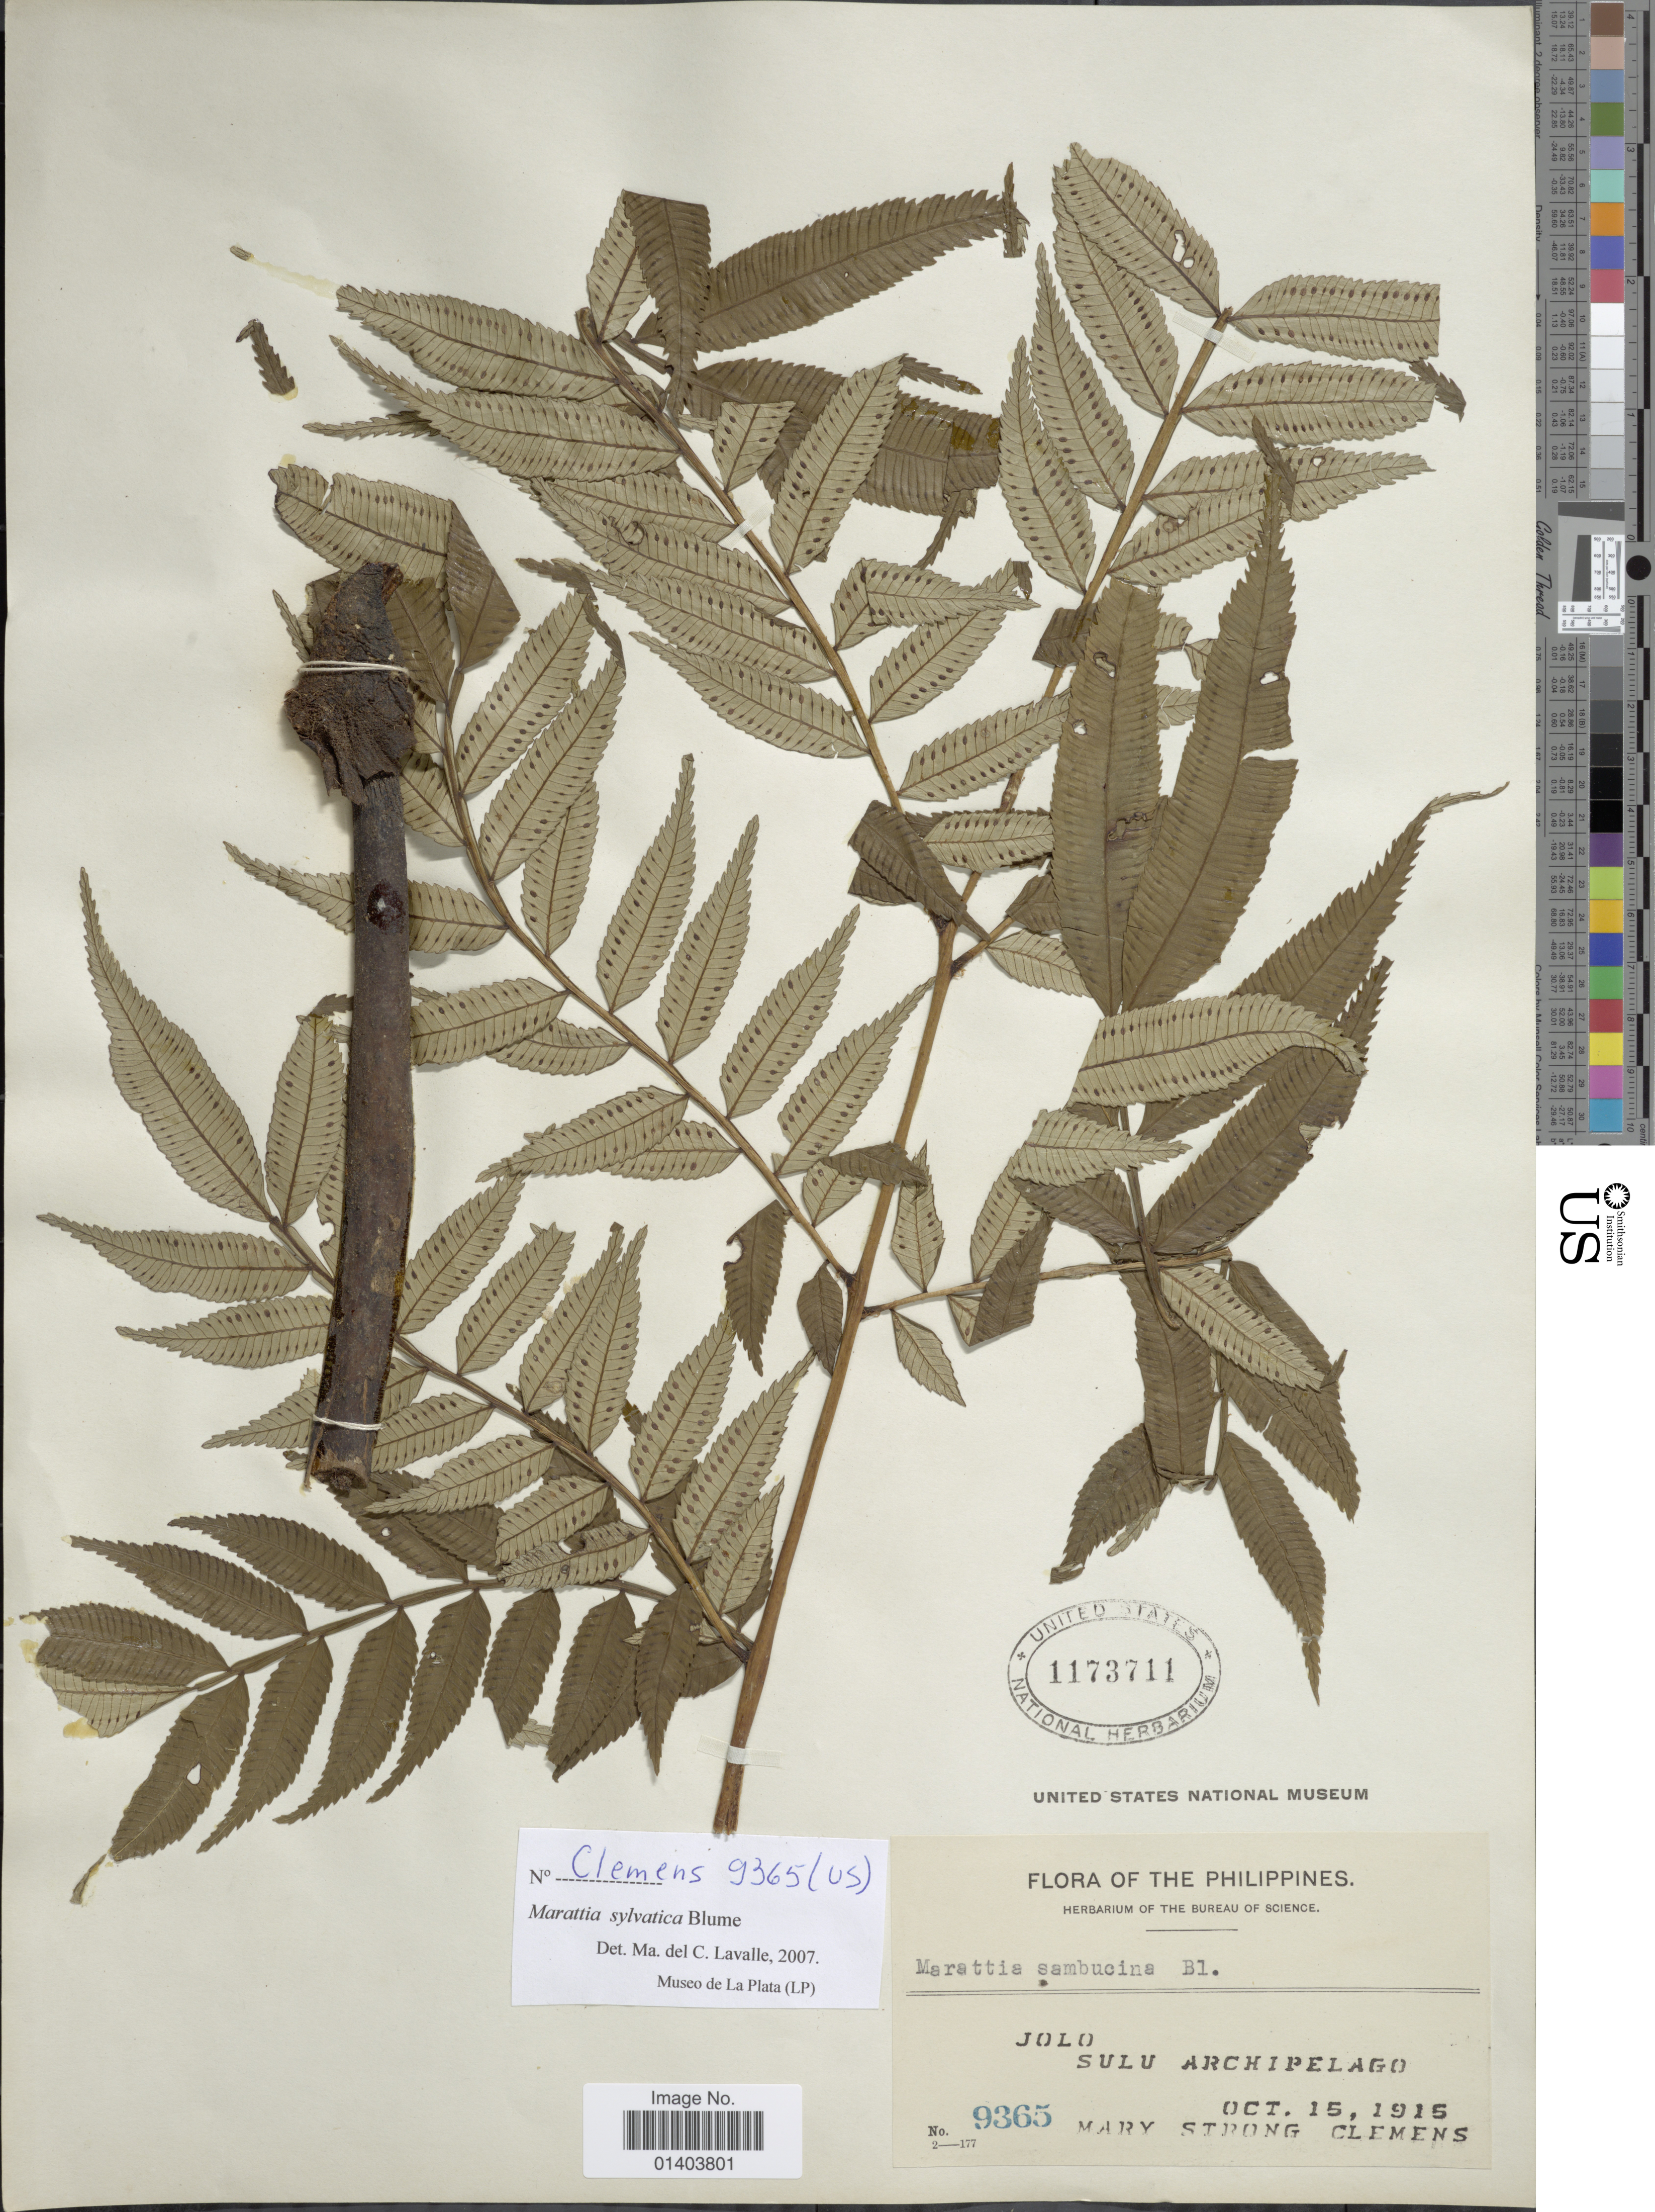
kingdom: Plantae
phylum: Tracheophyta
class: Polypodiopsida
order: Marattiales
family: Marattiaceae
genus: Ptisana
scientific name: Ptisana sambucina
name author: (Blume) Murdock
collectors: M. S. Clemens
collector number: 9365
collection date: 1915-10-15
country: Philippines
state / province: Muslim Mindanao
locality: Jolo Sulu Archipelago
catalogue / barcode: US 1173711